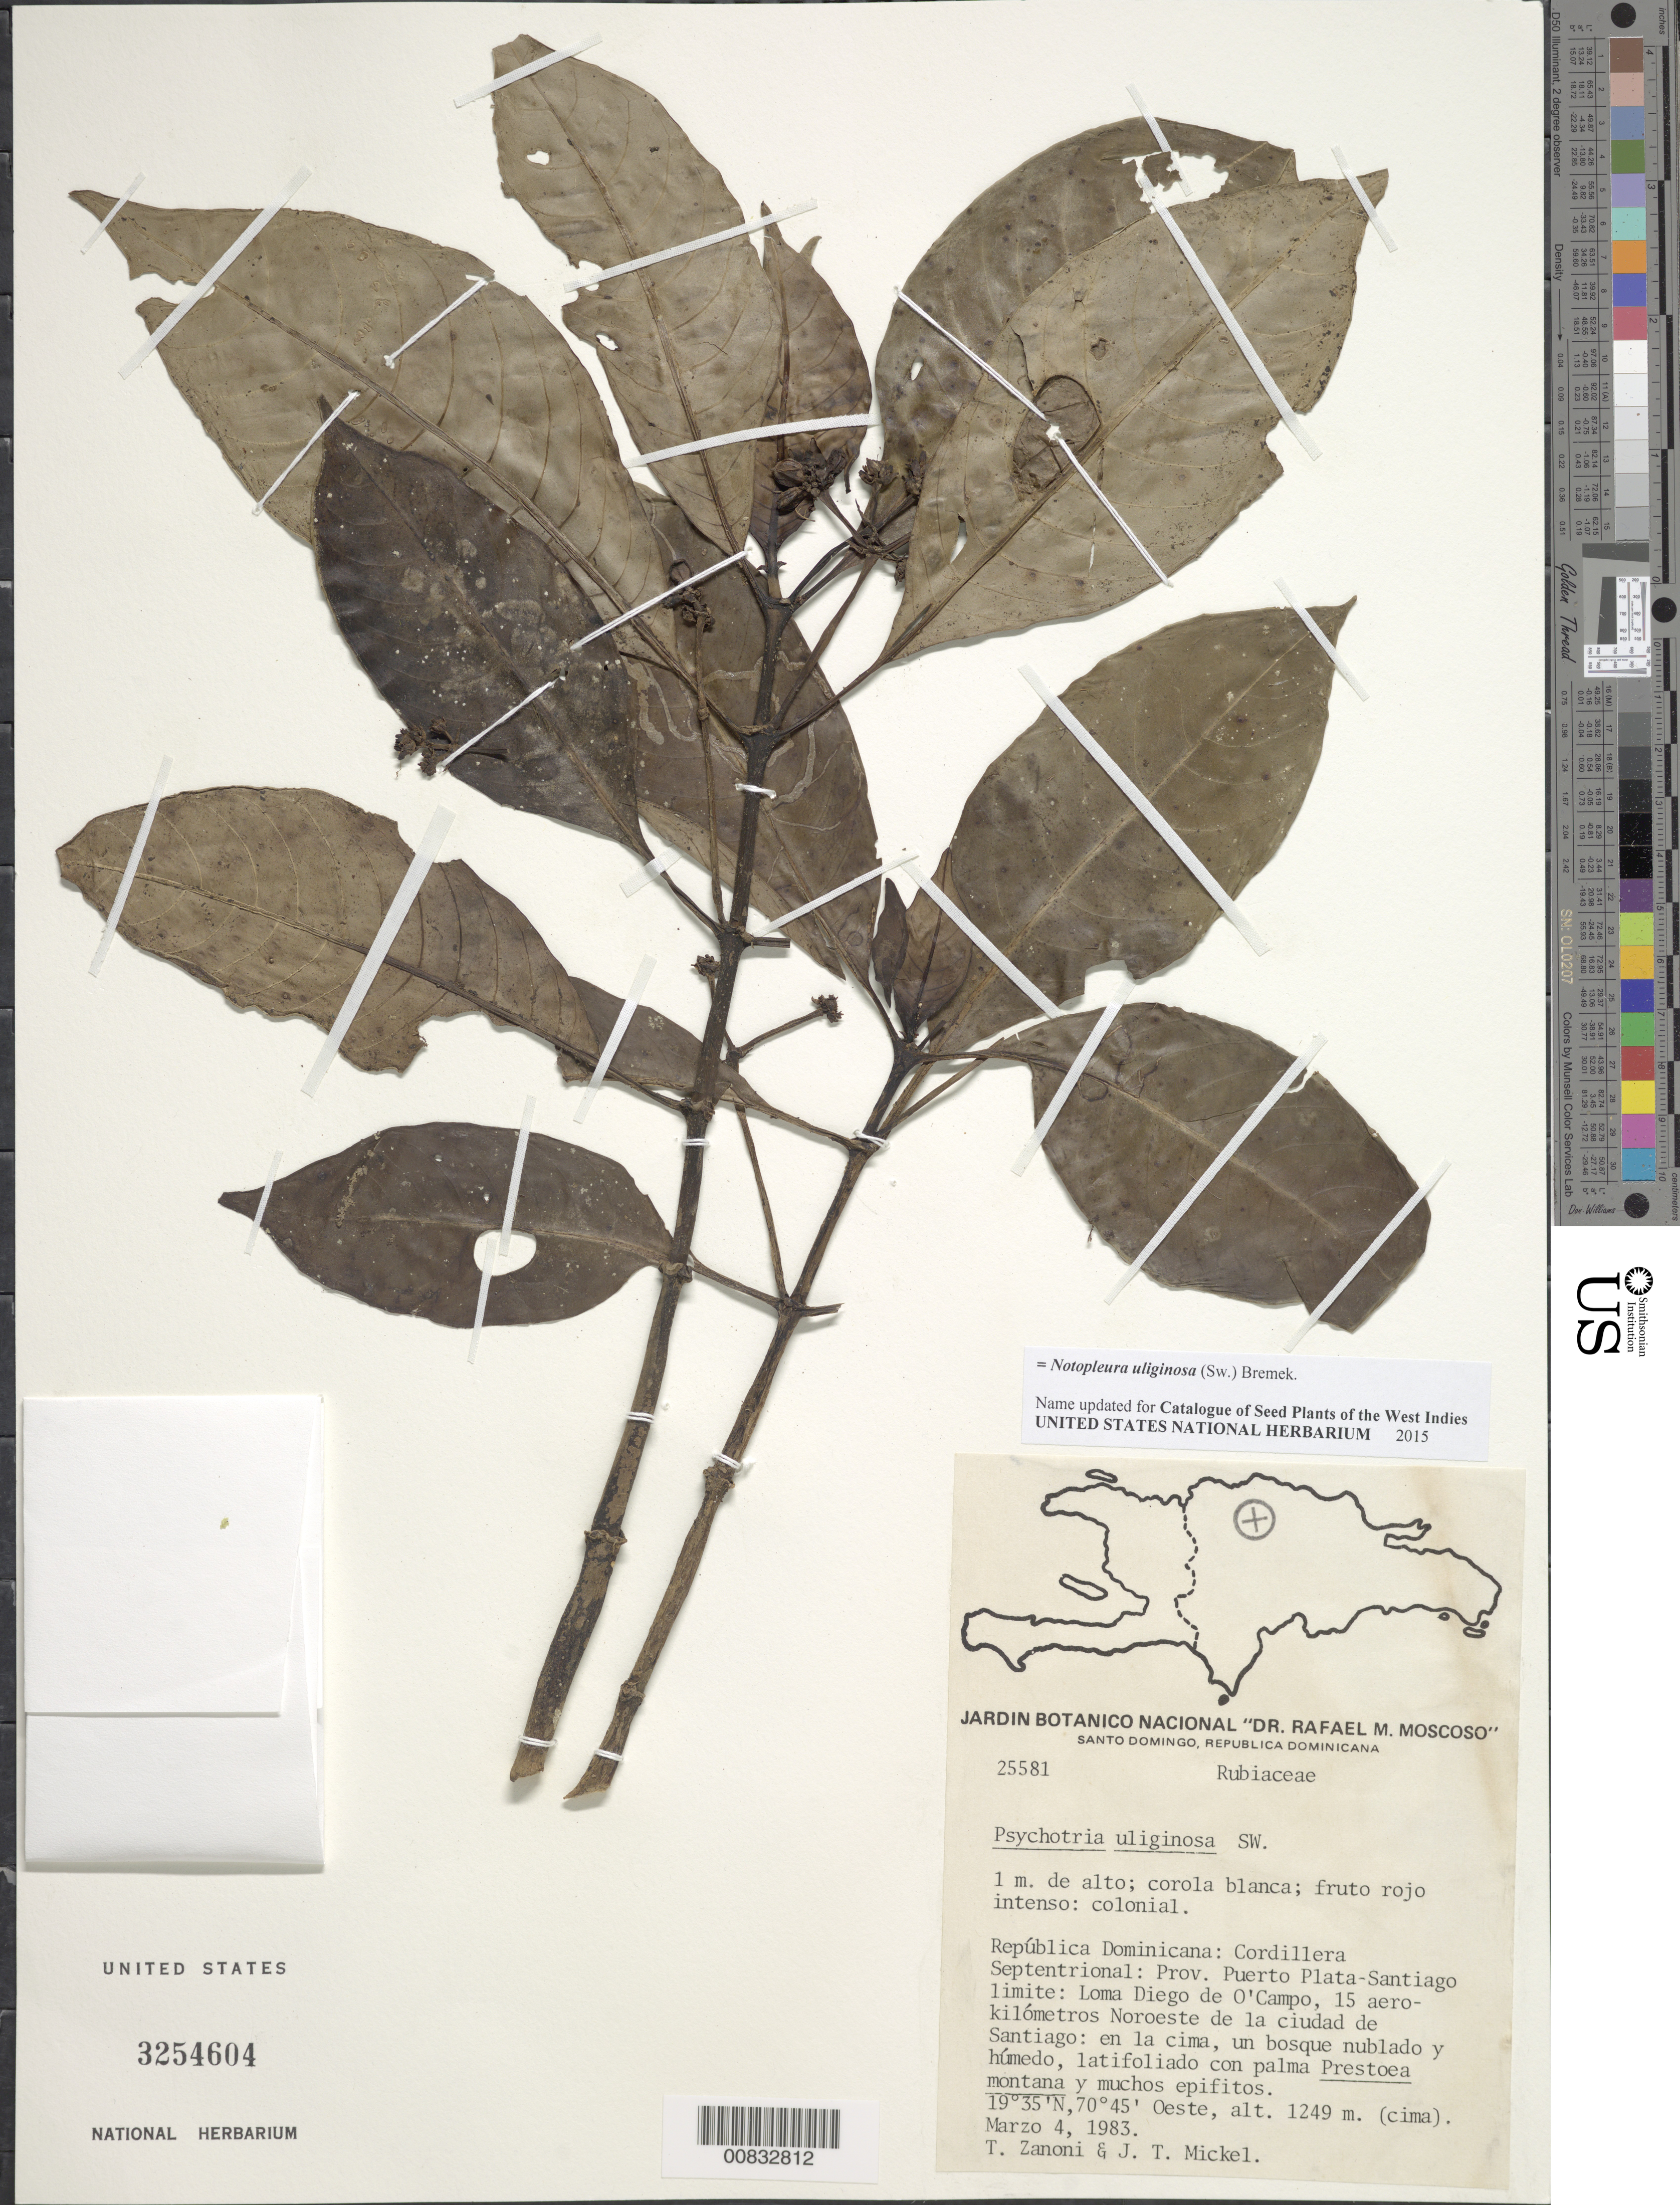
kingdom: Plantae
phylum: Tracheophyta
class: Magnoliopsida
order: Gentianales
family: Rubiaceae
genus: Notopleura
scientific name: Notopleura uliginosa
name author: (Sw.) Bremek.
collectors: T. A. Zanoni & J. T. Mickel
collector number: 25581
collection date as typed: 04 Mar 1983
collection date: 1983-03-04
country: Dominican Republic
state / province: Puerto Plata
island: Hispaniola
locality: Cordillera Septentrional; Loma Diego de O'Campo, 15 aerokilómetros NW de la ciudad de Santiago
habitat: En la cima, un bosque nublado y húmedo, latifoliado con palma prestoea montana y muchos epifitos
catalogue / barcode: US 3254604